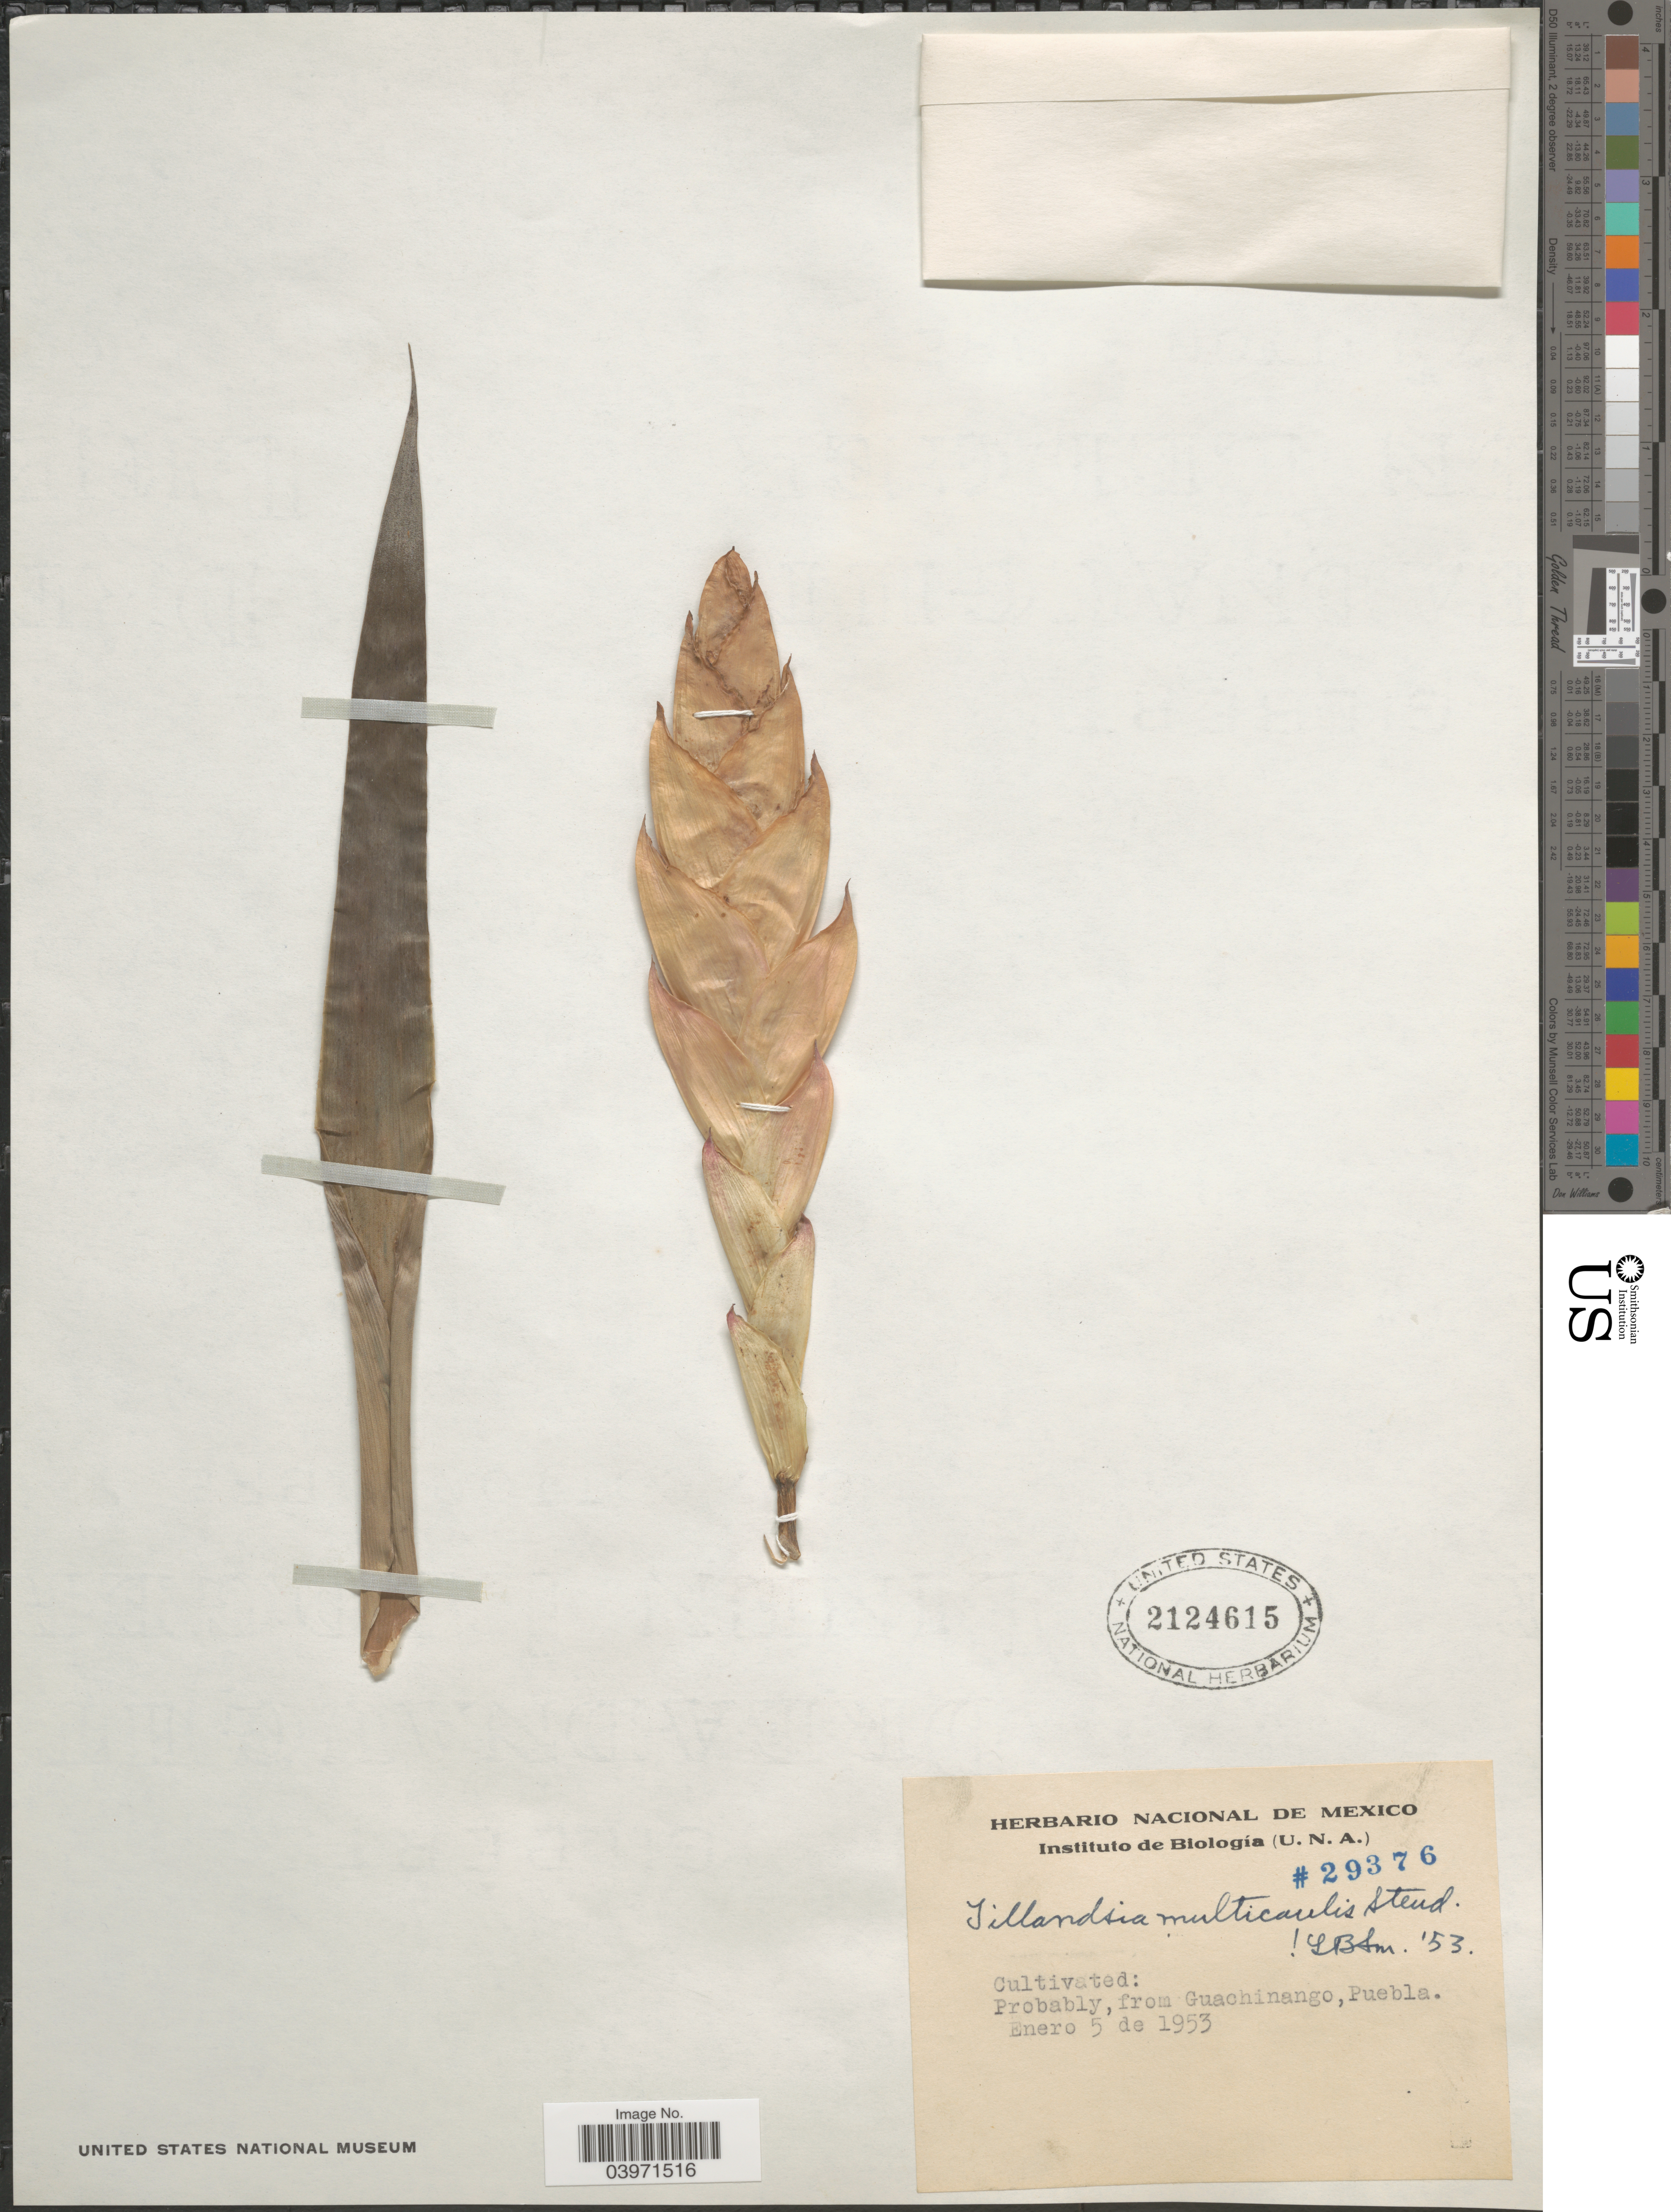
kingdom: Plantae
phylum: Tracheophyta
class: Liliopsida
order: Poales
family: Bromeliaceae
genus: Tillandsia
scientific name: Tillandsia multicaulis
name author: Steud.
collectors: Ex herb. Nacional de Mexico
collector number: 29376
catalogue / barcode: US 2124615